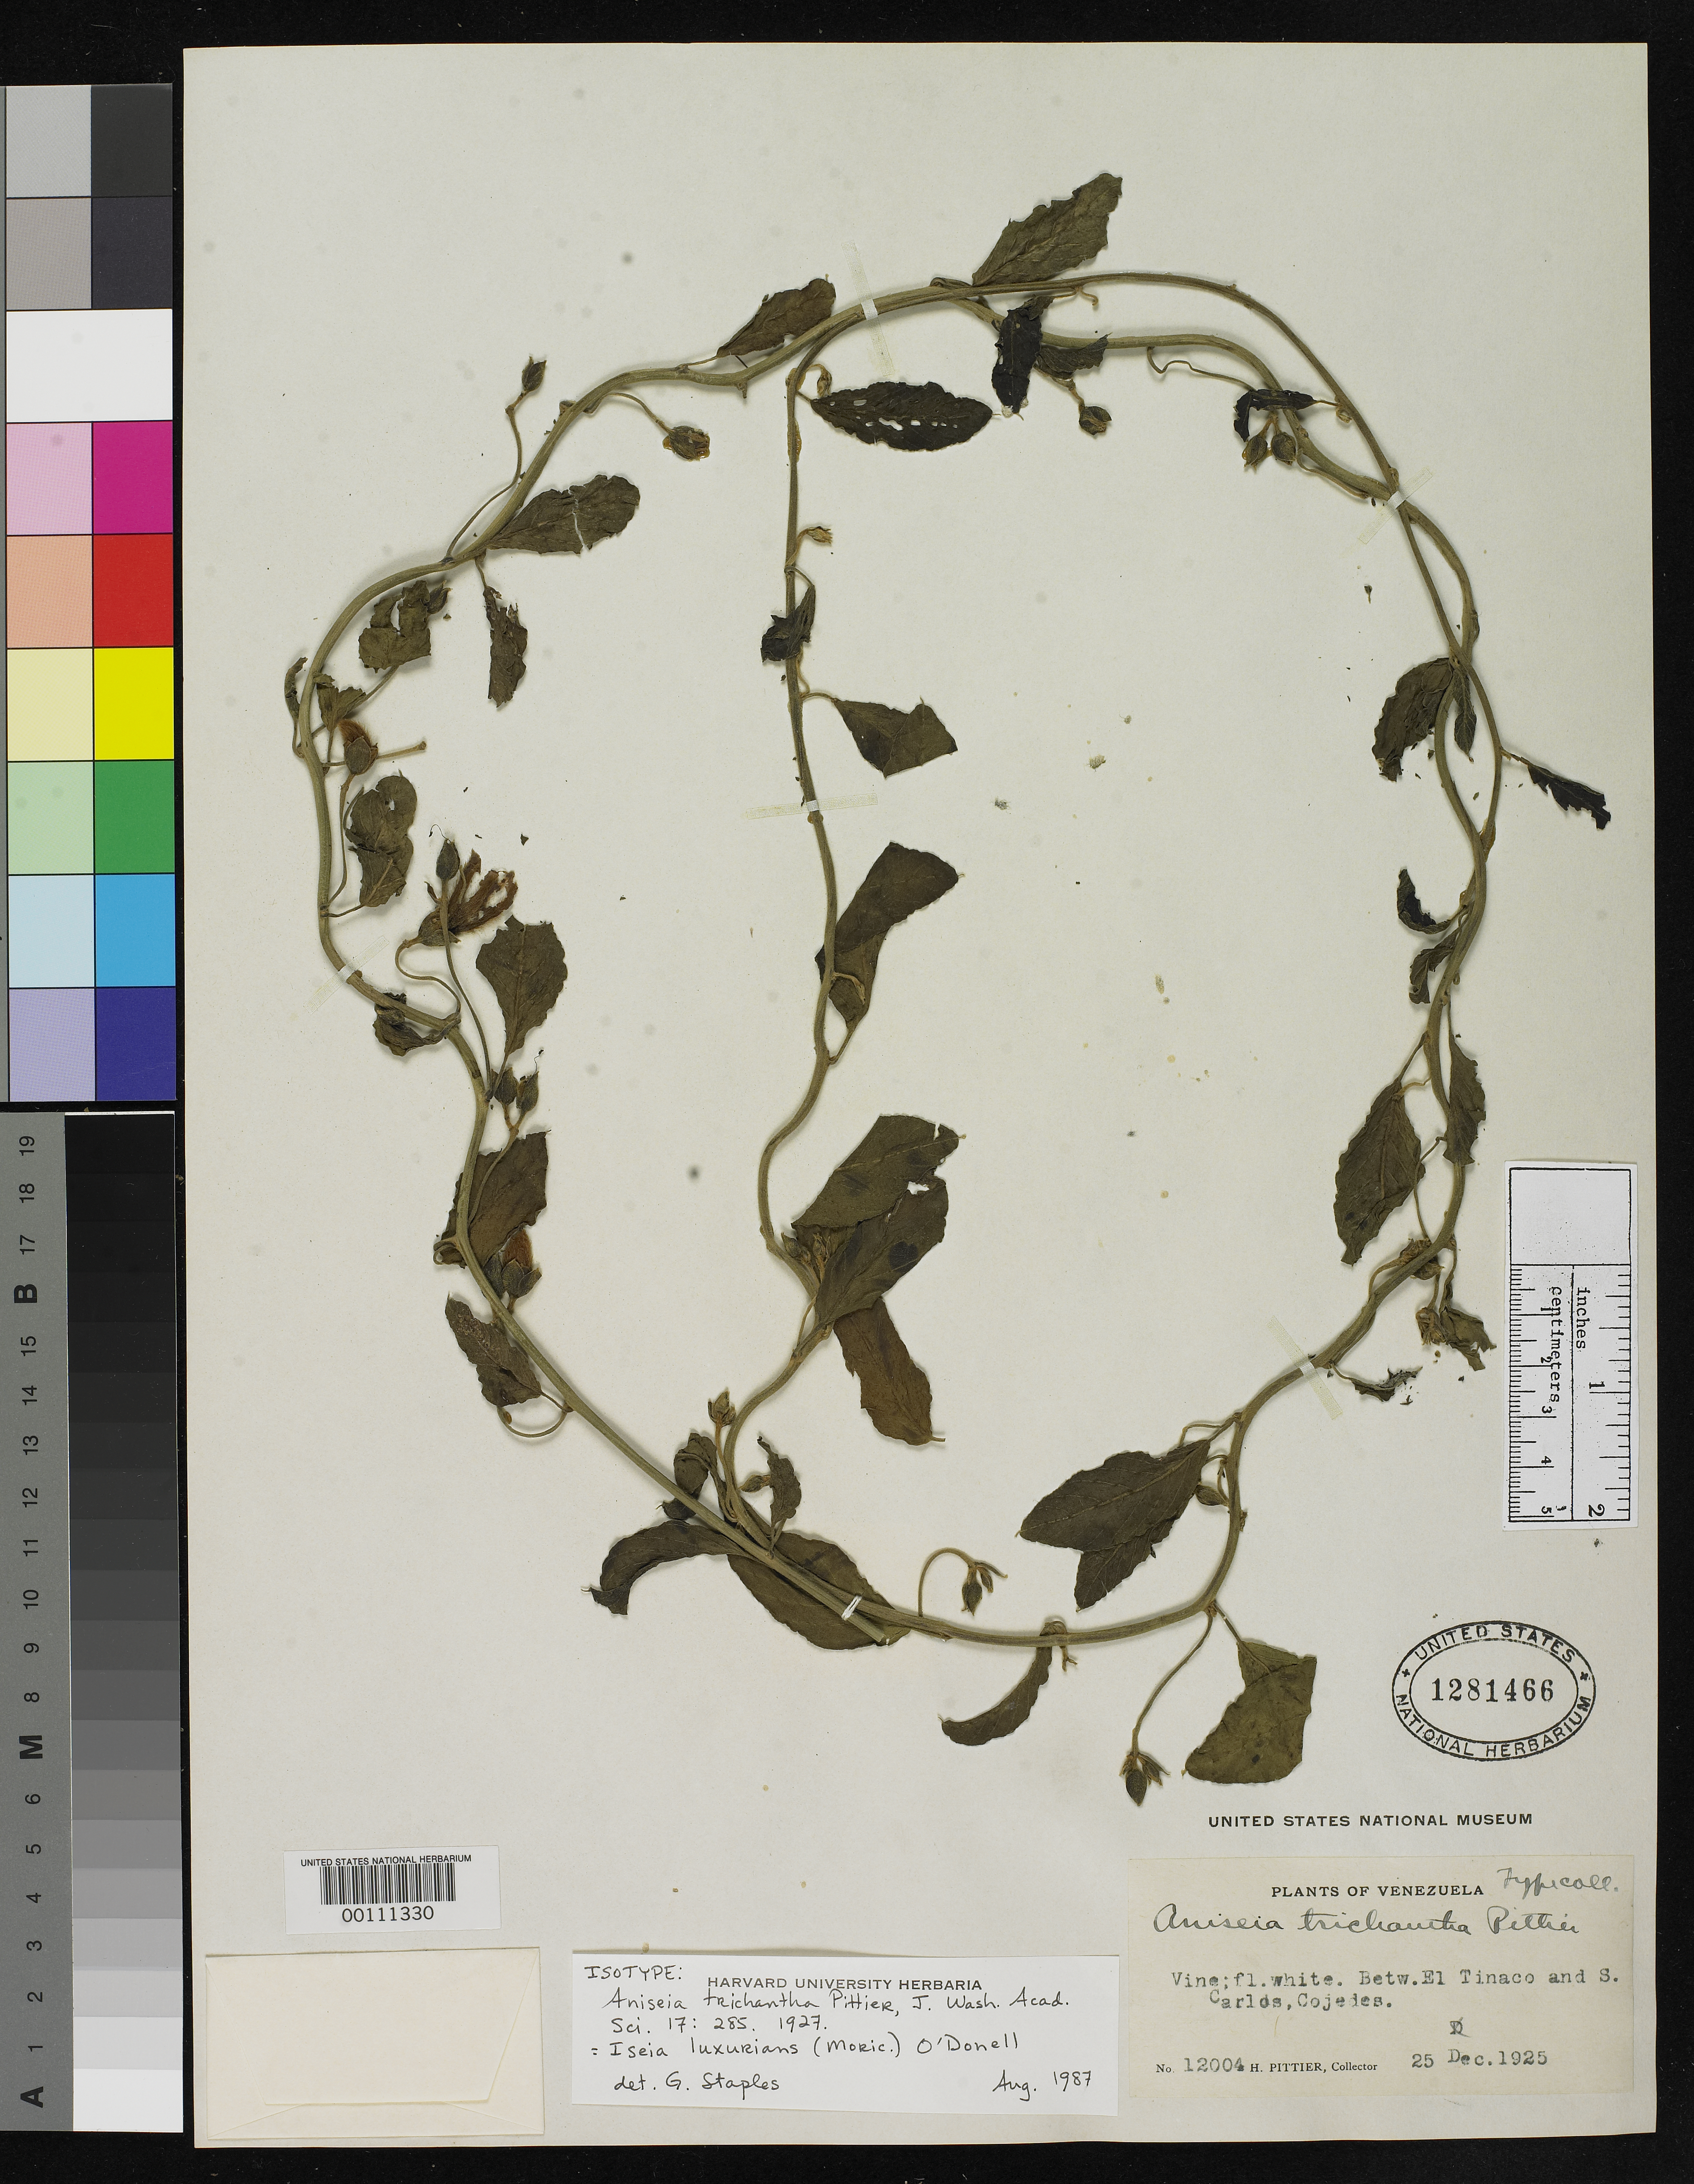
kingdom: Plantae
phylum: Tracheophyta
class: Magnoliopsida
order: Solanales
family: Convolvulaceae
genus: Aniseia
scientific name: Aniseia trichantha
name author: Pittier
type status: Type Collection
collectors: H. F. Pittier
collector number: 12004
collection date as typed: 25 Dec 1925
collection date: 1925-12-25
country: Venezuela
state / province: Cojedes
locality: Between El Tinaco & San Carlos.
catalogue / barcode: US 1281466